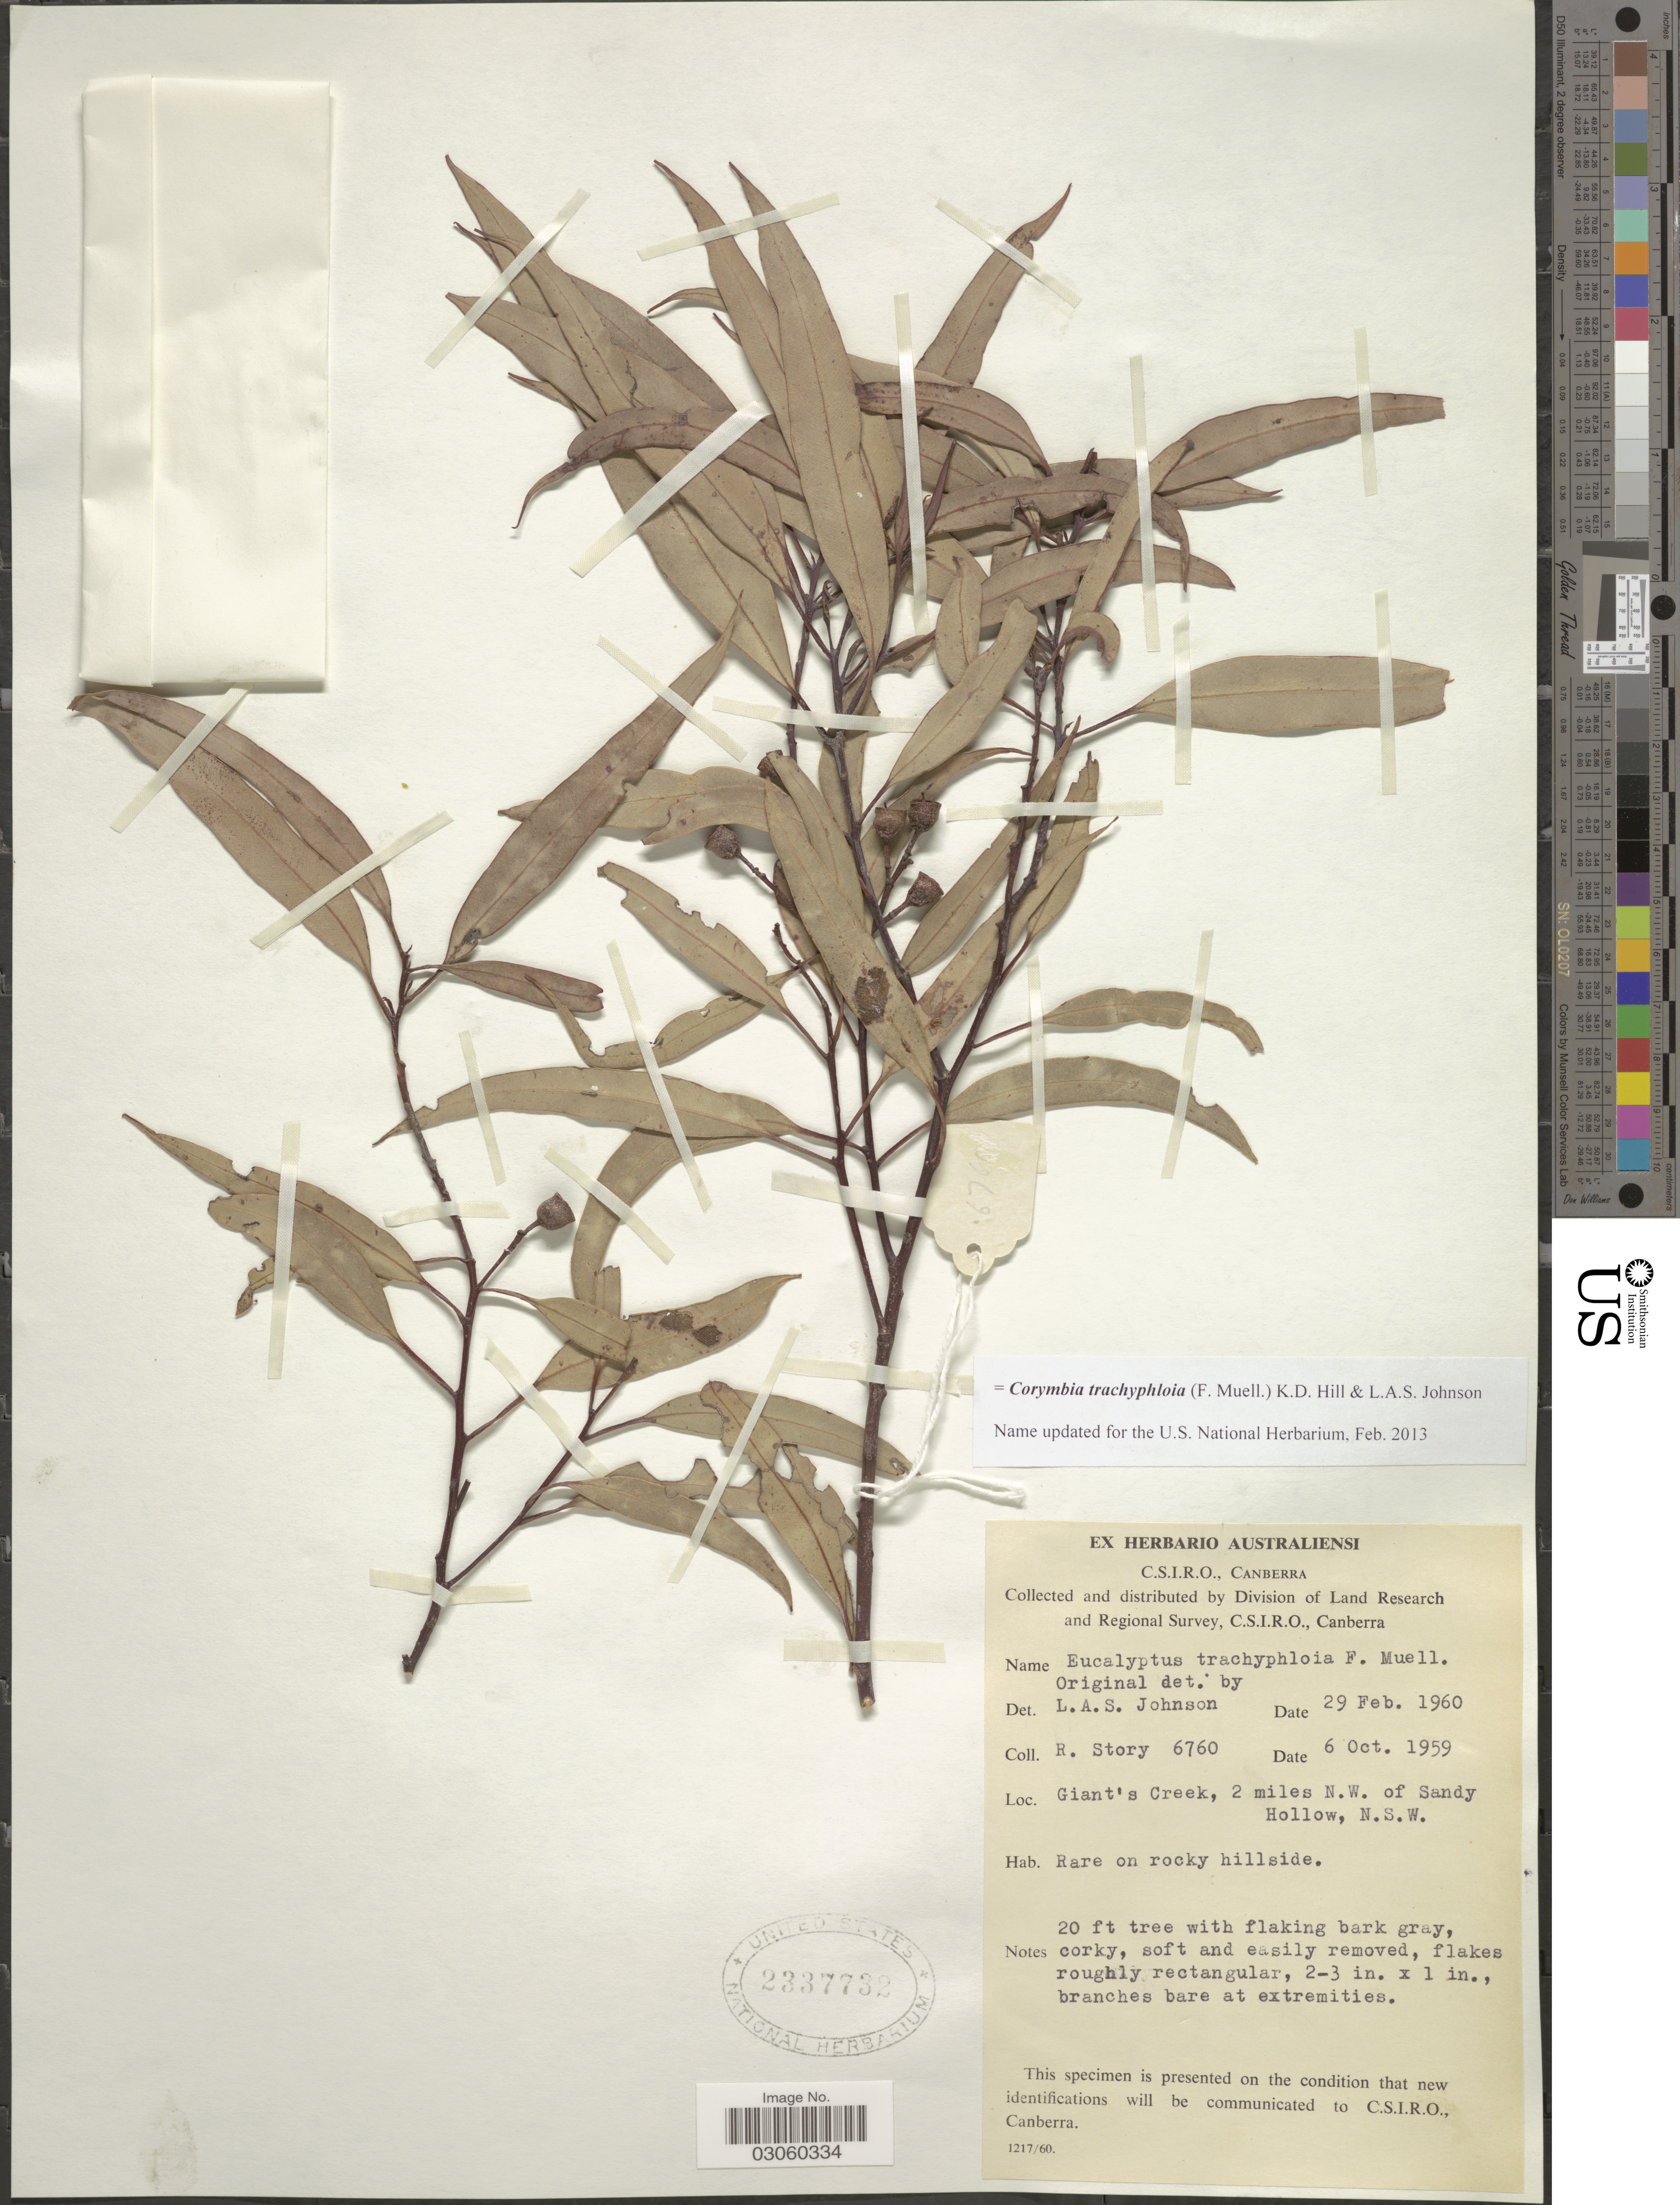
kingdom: Plantae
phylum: Tracheophyta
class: Magnoliopsida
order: Myrtales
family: Myrtaceae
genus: Corymbia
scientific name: Corymbia trachyphloia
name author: (F. Muell.) K.D. Hill & L.A.S. Johnson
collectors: R. Story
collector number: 6760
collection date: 1959-10-06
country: Australia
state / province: New South Wales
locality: Giant's Creek, 2 miles N.W. of Sandy Hollow, N.S.W.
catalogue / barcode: US 2337732